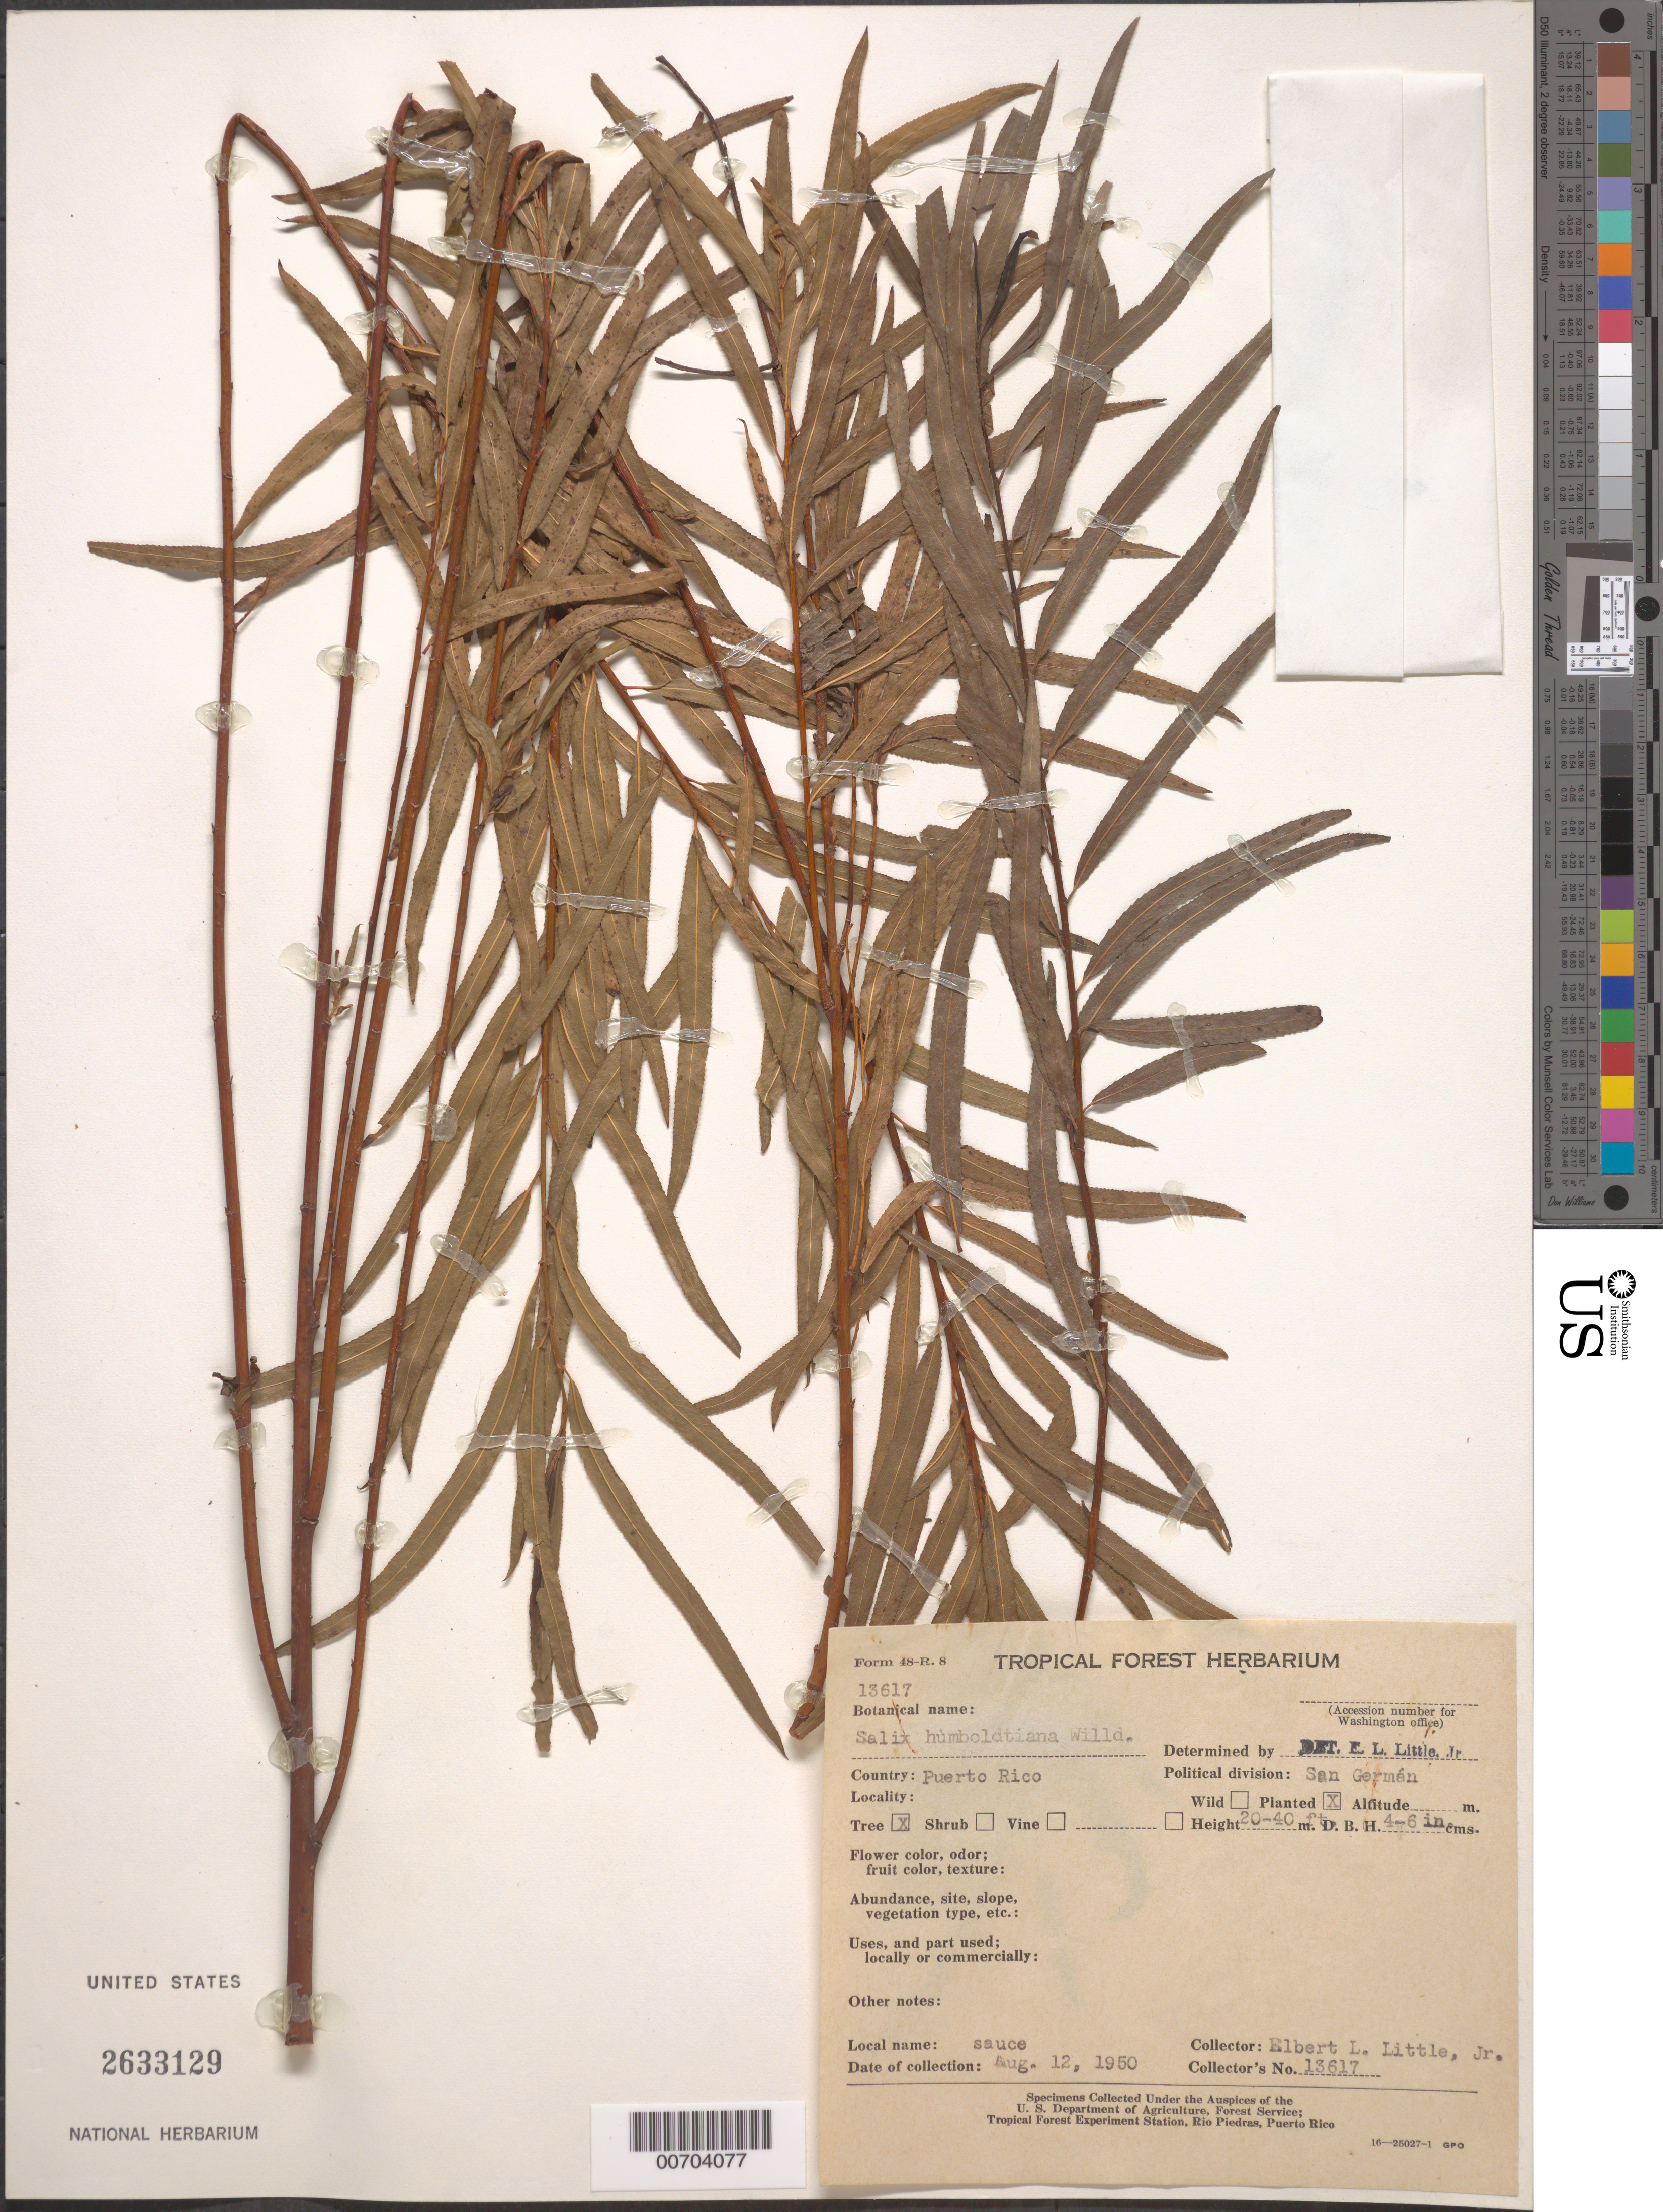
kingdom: Plantae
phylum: Tracheophyta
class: Magnoliopsida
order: Malpighiales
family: Salicaceae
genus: Salix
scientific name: Salix humboldtiana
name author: Willd.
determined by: Little, Elbert L., Jr., (FSSR), United States Department of Agriculture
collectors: E. L. Little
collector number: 13617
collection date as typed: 12 Aug 1950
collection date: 1950-08-12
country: Puerto Rico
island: Greater Antilles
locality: San Germán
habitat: Planted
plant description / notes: Common name: sauce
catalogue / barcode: US 2633129